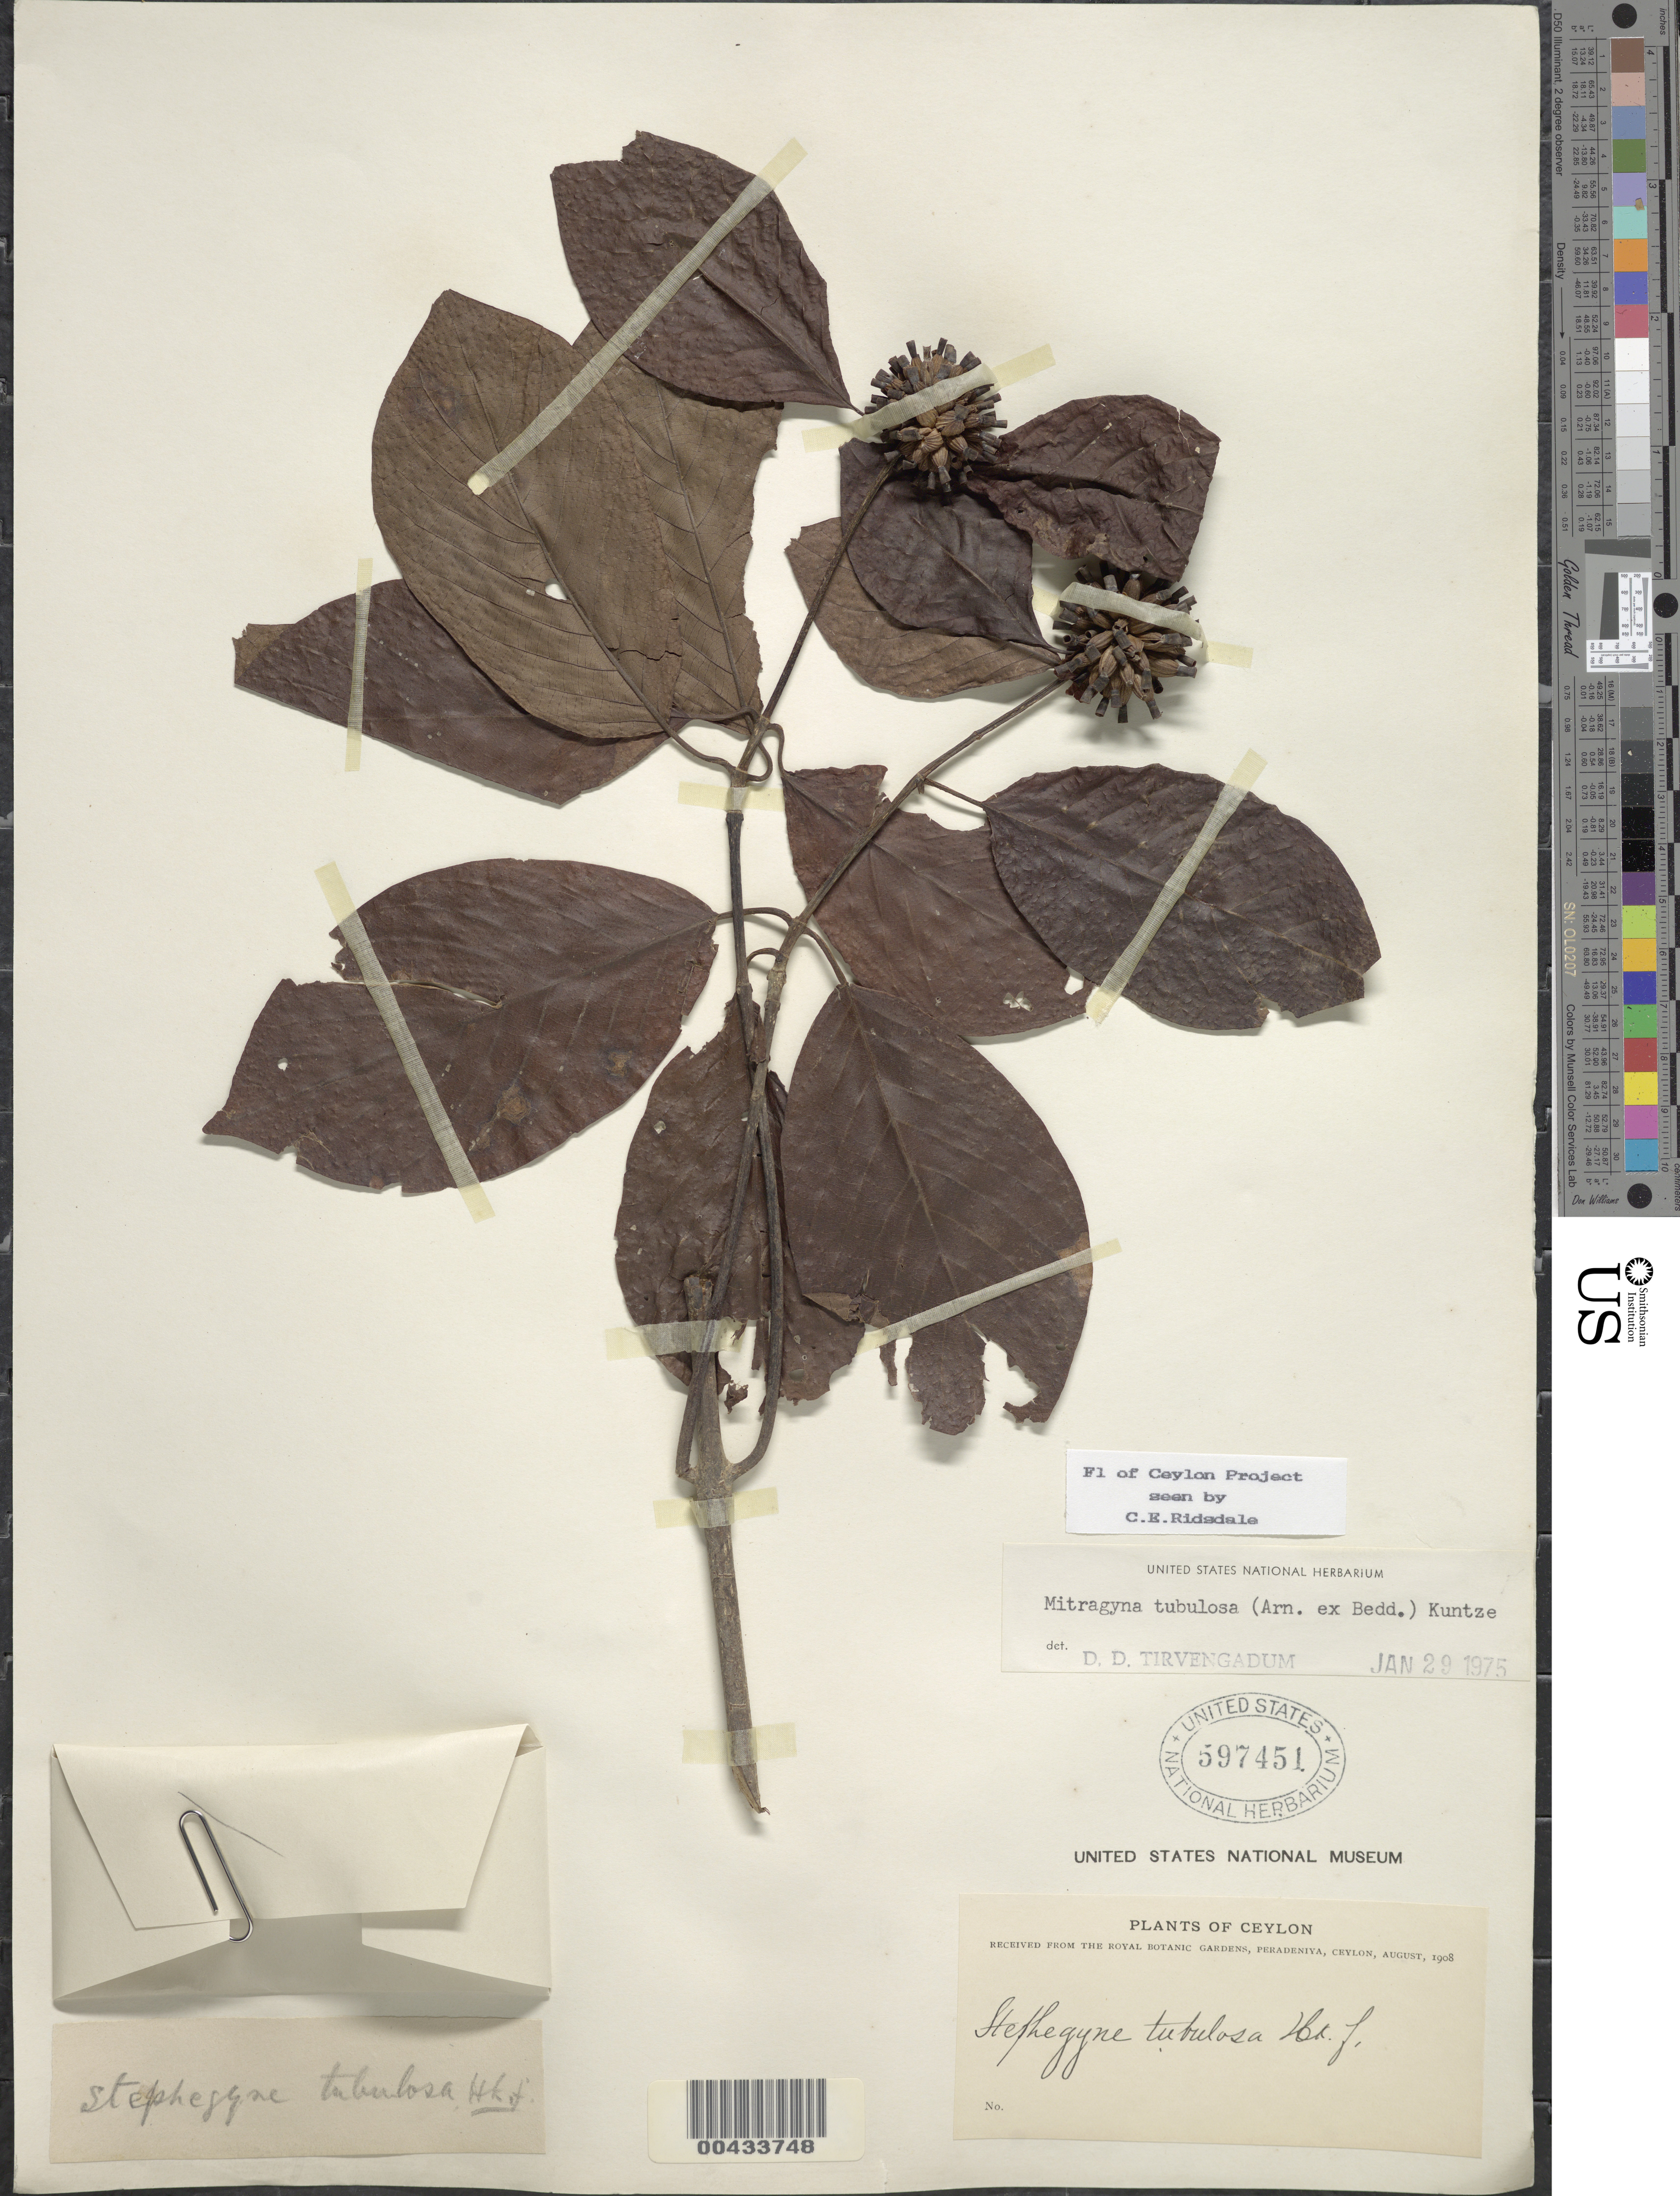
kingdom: Plantae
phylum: Tracheophyta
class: Magnoliopsida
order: Gentianales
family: Rubiaceae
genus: Mitragyna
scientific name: Mitragyna tubulosa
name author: (Arn. ex Bedd.) Kuntze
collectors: C. Royal Botanical Gardens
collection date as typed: Aug 1908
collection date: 1908-08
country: Sri Lanka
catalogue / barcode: US 597451